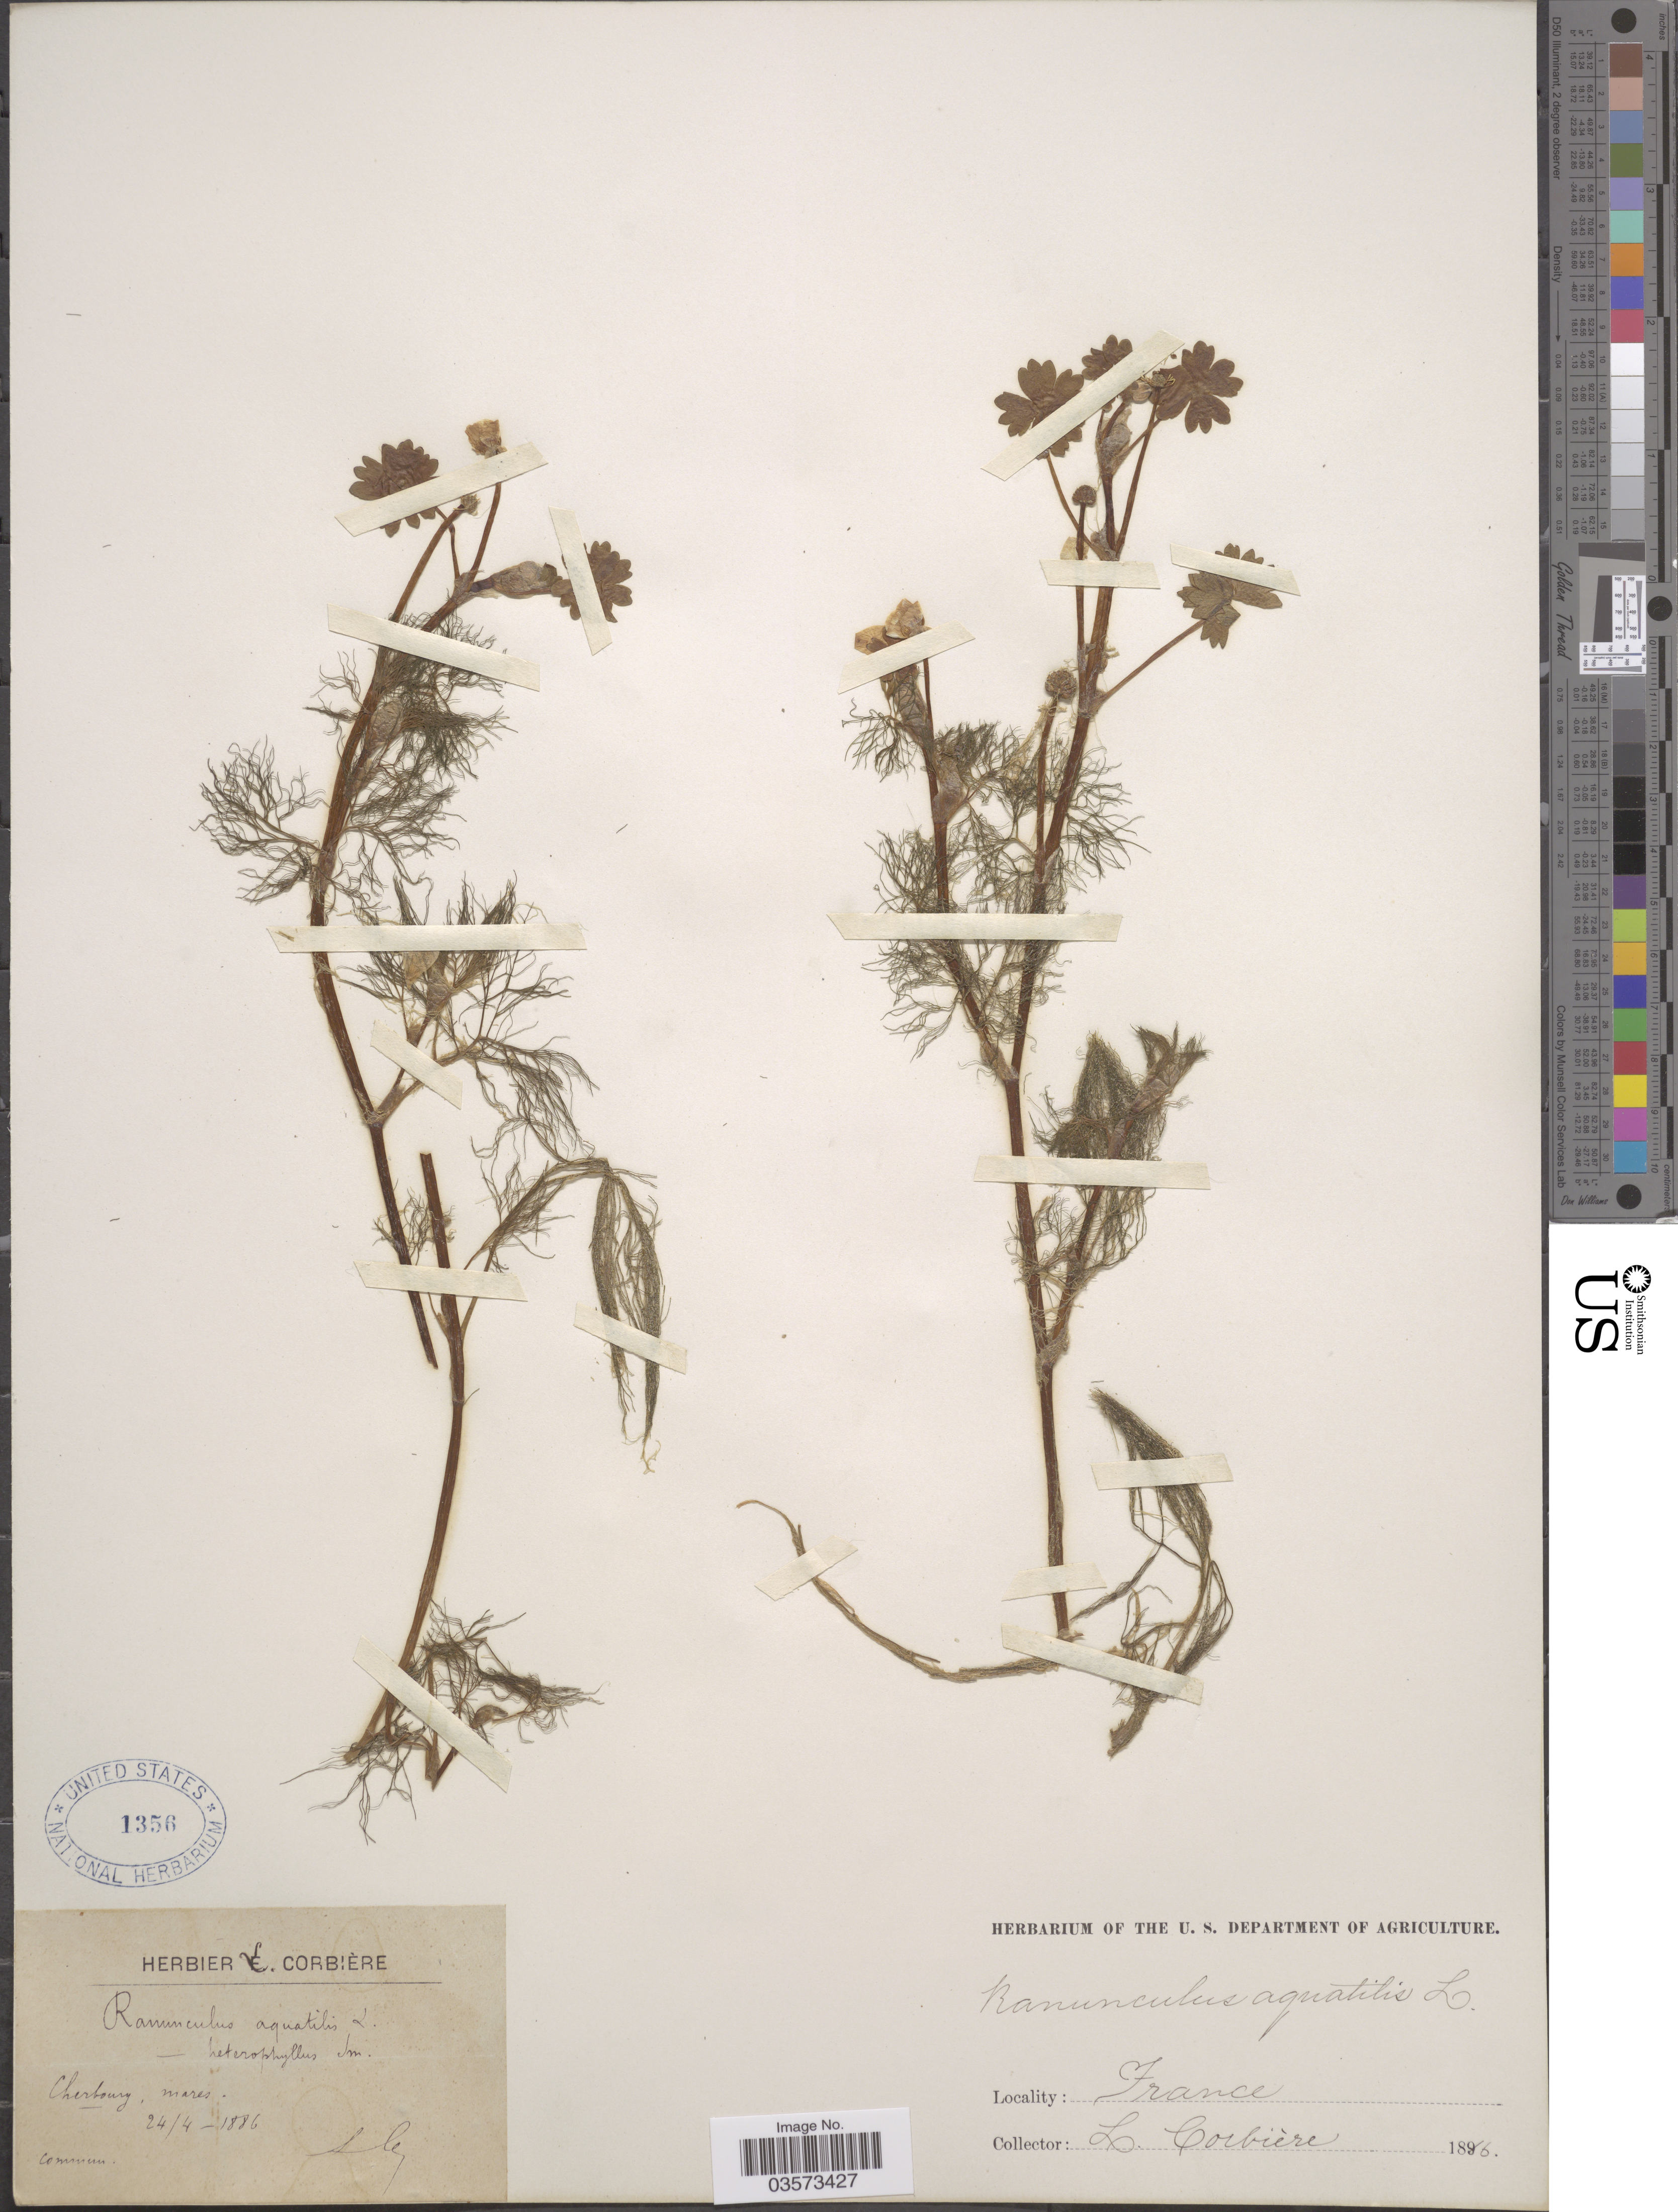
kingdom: Plantae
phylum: Tracheophyta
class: Magnoliopsida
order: Ranunculales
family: Ranunculaceae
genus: Ranunculus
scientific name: Ranunculus aquatilis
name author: L.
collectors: L. Corbière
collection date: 1886-04-24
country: France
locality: Cherbourg, mares.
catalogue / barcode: US 1356